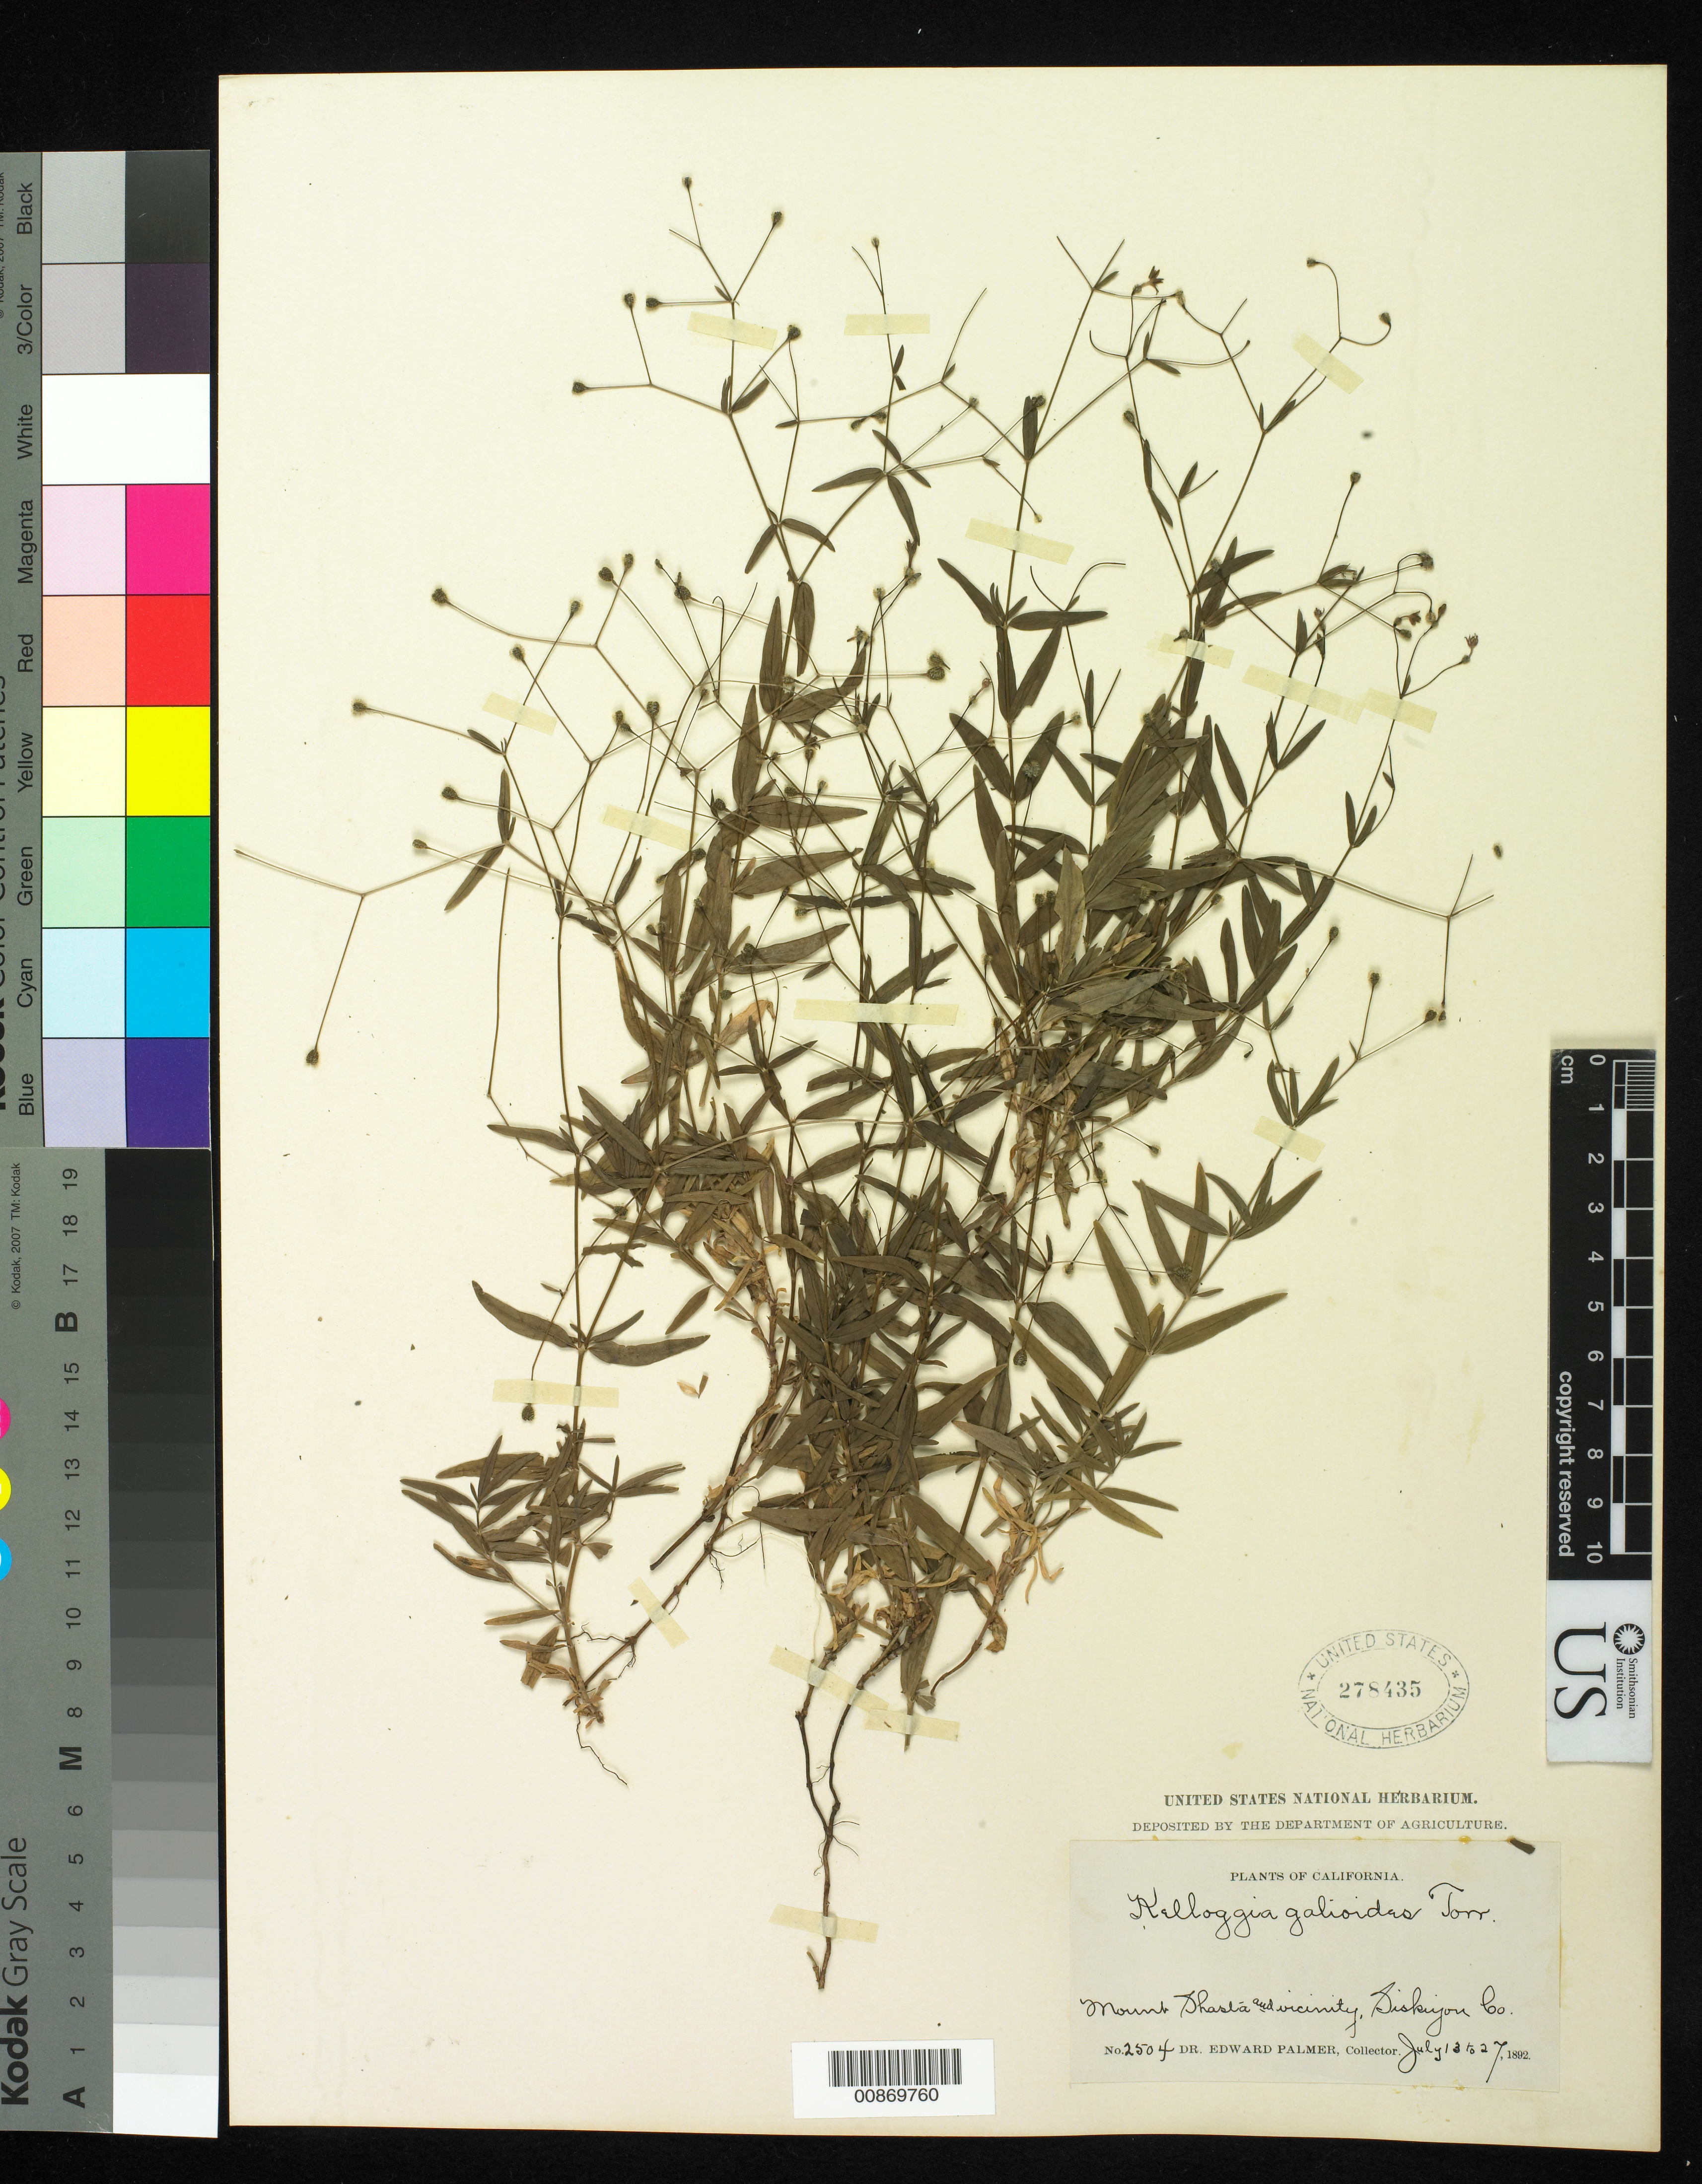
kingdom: Plantae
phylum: Tracheophyta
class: Magnoliopsida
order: Gentianales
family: Rubiaceae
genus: Kelloggia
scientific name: Kelloggia galioides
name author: Torr.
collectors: E. Palmer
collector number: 2504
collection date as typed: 13 Jul 1892 to 27 Jul 1892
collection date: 1892-07-13/1892-07-27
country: United States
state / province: California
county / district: Siskiyou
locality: Mount Shasta and vicinity, Siskiyou County, California.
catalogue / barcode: US 278435